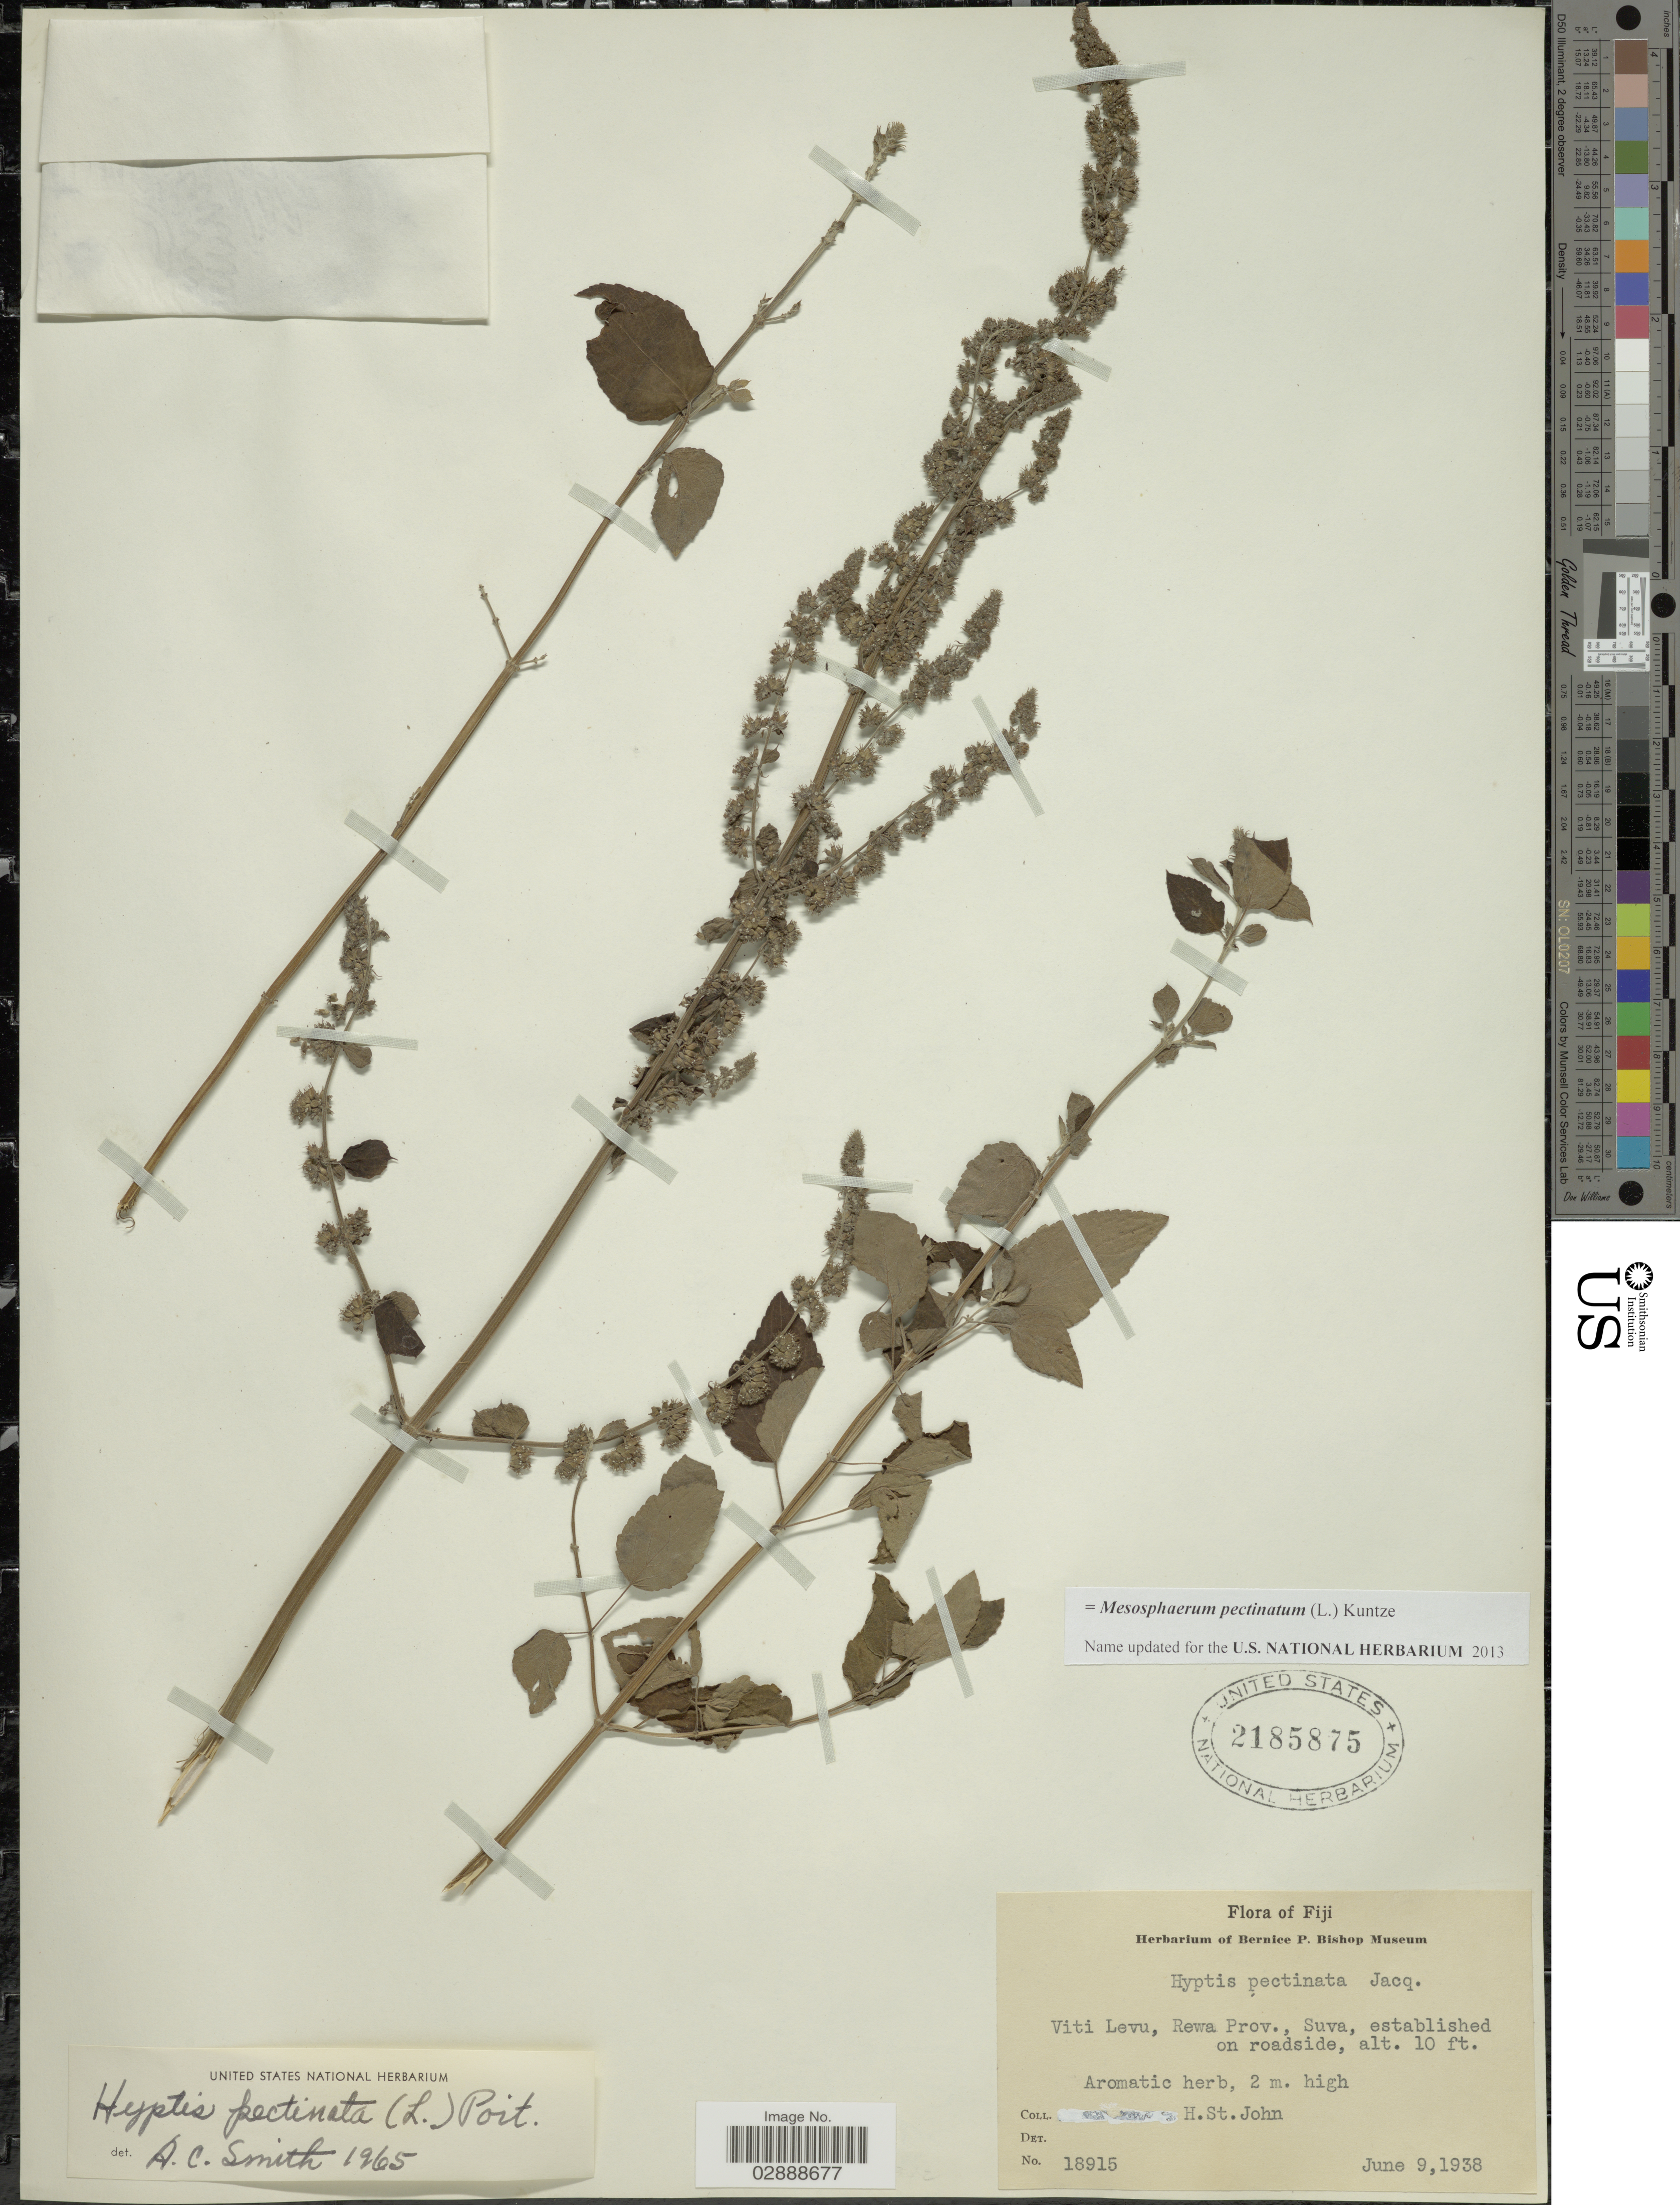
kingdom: Plantae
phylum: Tracheophyta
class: Magnoliopsida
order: Lamiales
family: Lamiaceae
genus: Mesosphaerum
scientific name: Mesosphaerum pectinatum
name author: (L.) Kuntze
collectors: H. St. John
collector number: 18915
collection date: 1938-06-09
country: Fiji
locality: Viti Levu, Rewa Prov., Suva.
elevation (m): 3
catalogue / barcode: US 2185875